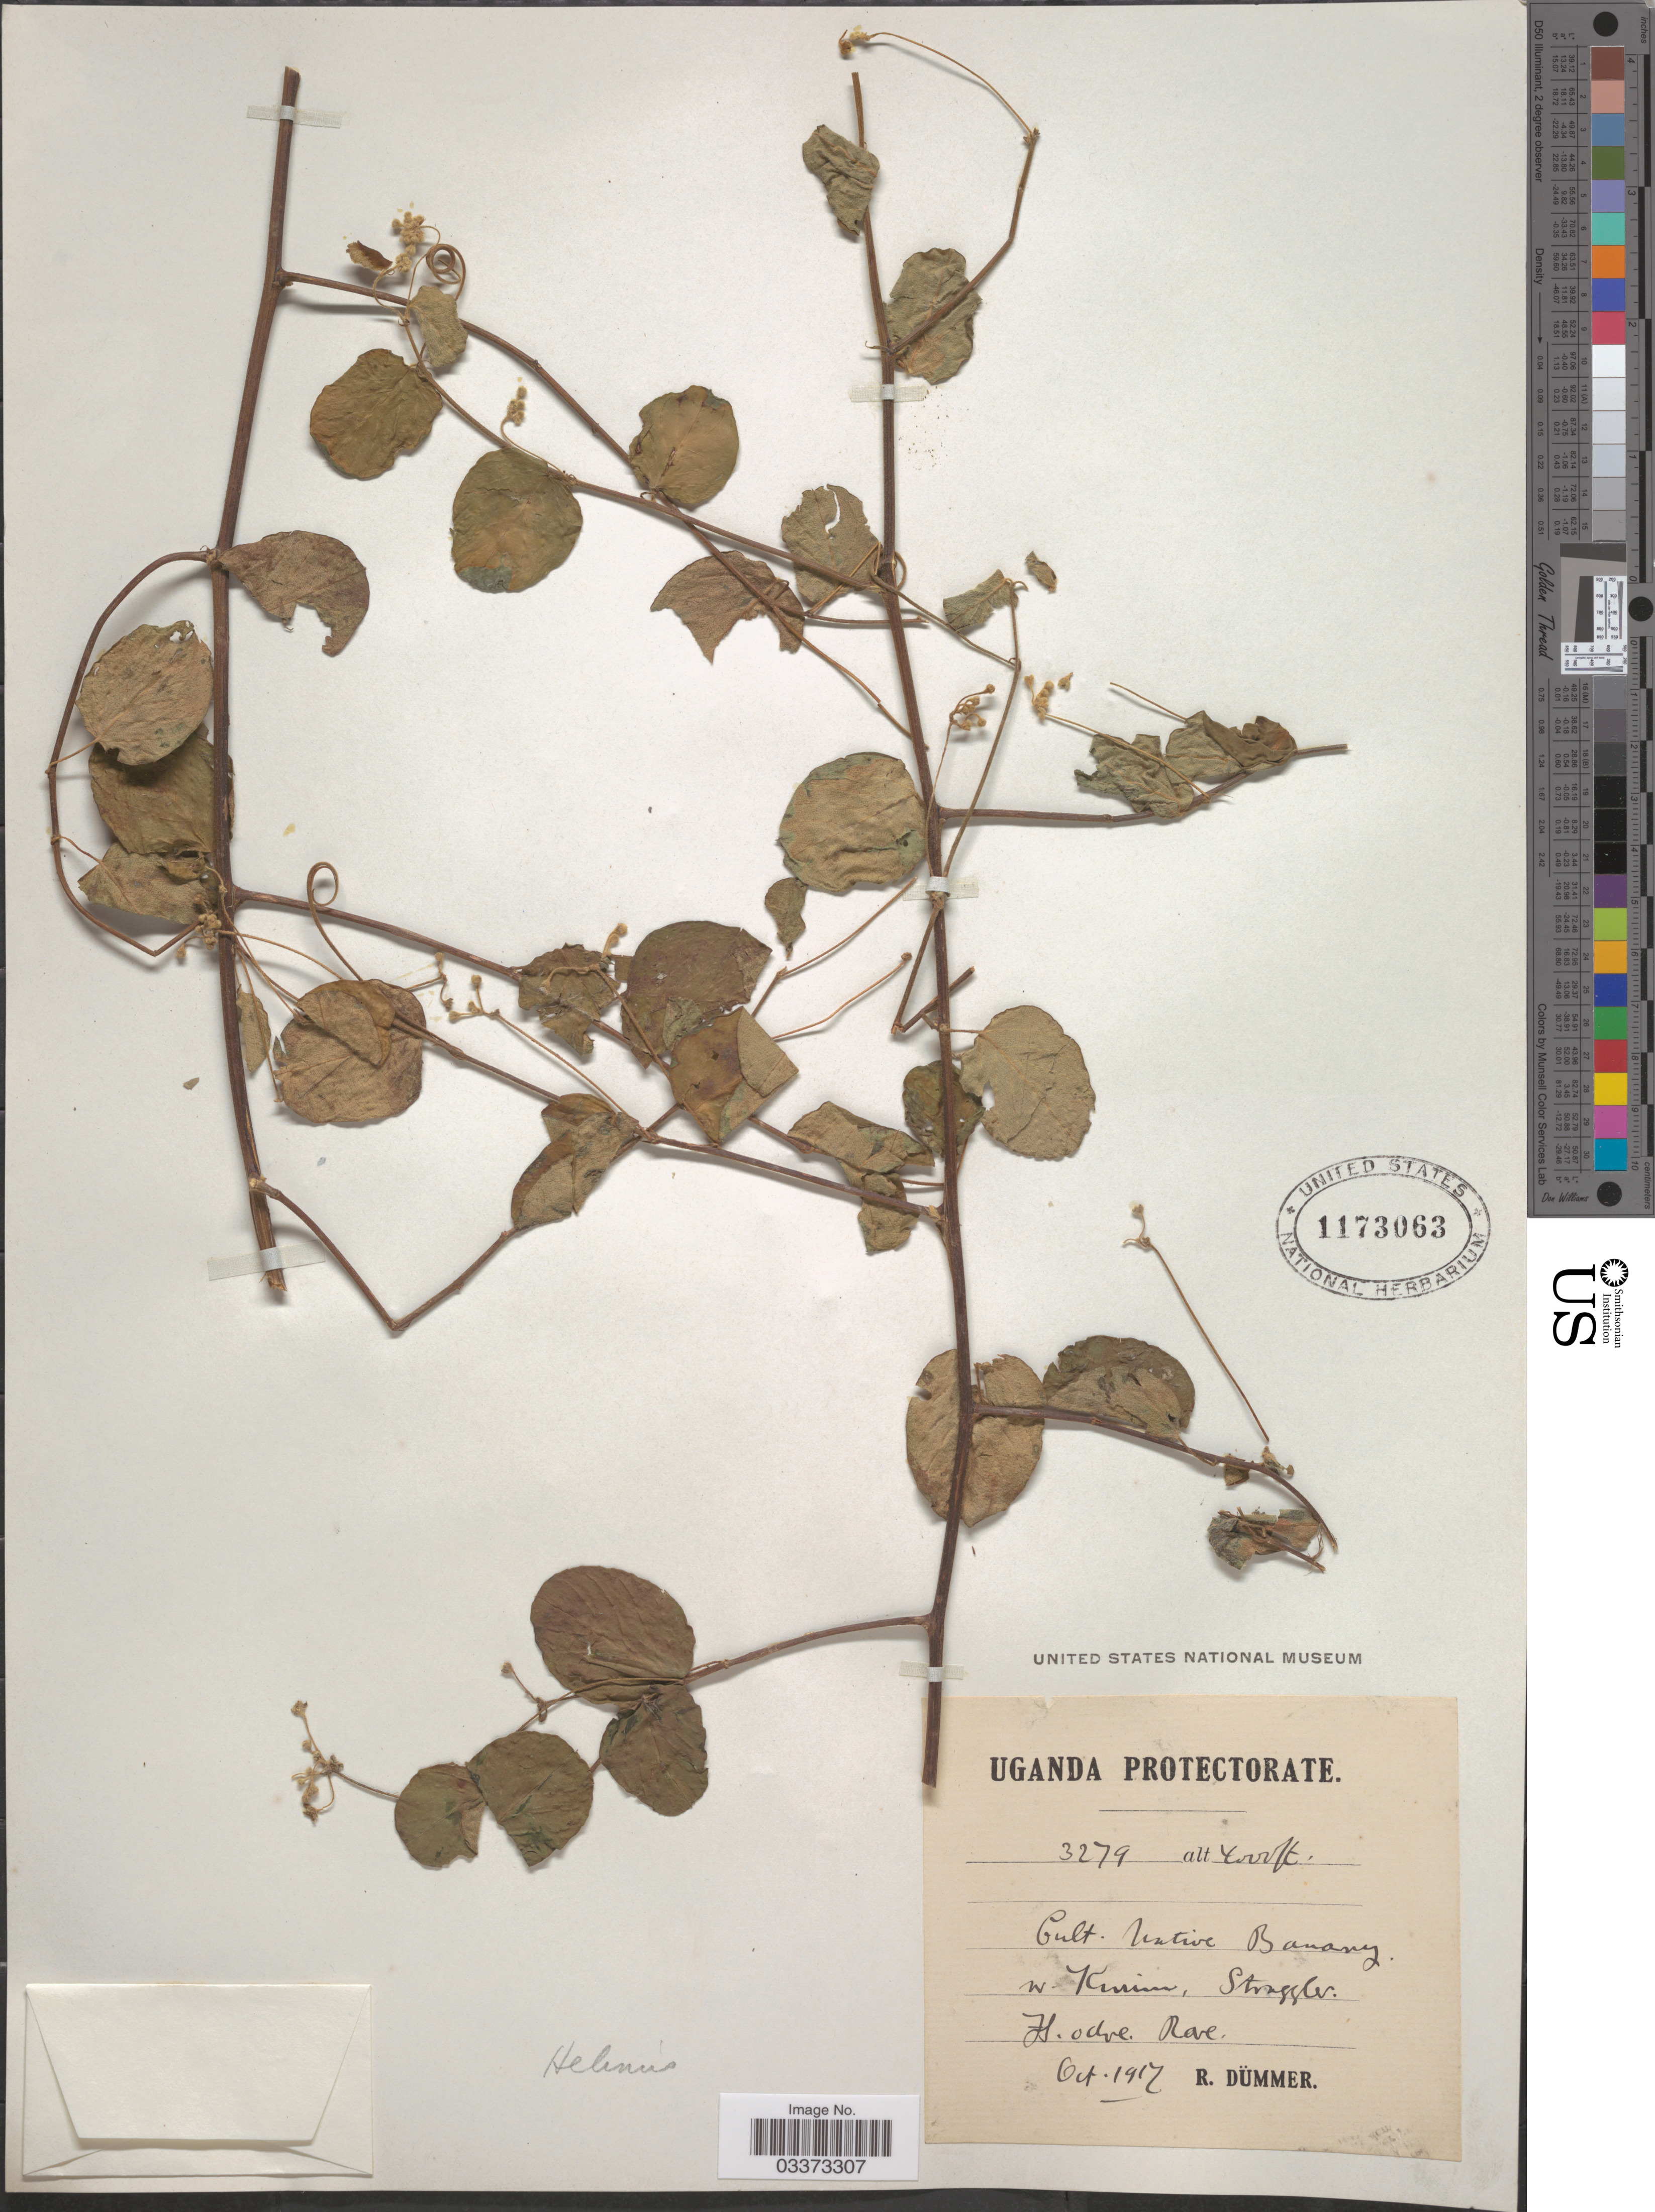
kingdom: Plantae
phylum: Tracheophyta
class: Magnoliopsida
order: Rosales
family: Rhamnaceae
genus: Helinus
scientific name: Helinus mystacinus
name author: (Aiton) E. Mey. ex Steud.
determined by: Figueira, Mauricio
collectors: R. Dümmer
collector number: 3279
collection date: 1912-10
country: Uganda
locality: Uganda Protectorate. Native Banang w. Kurim. [interpreted] Straggler. [unsure placement]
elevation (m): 1219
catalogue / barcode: US 1173063